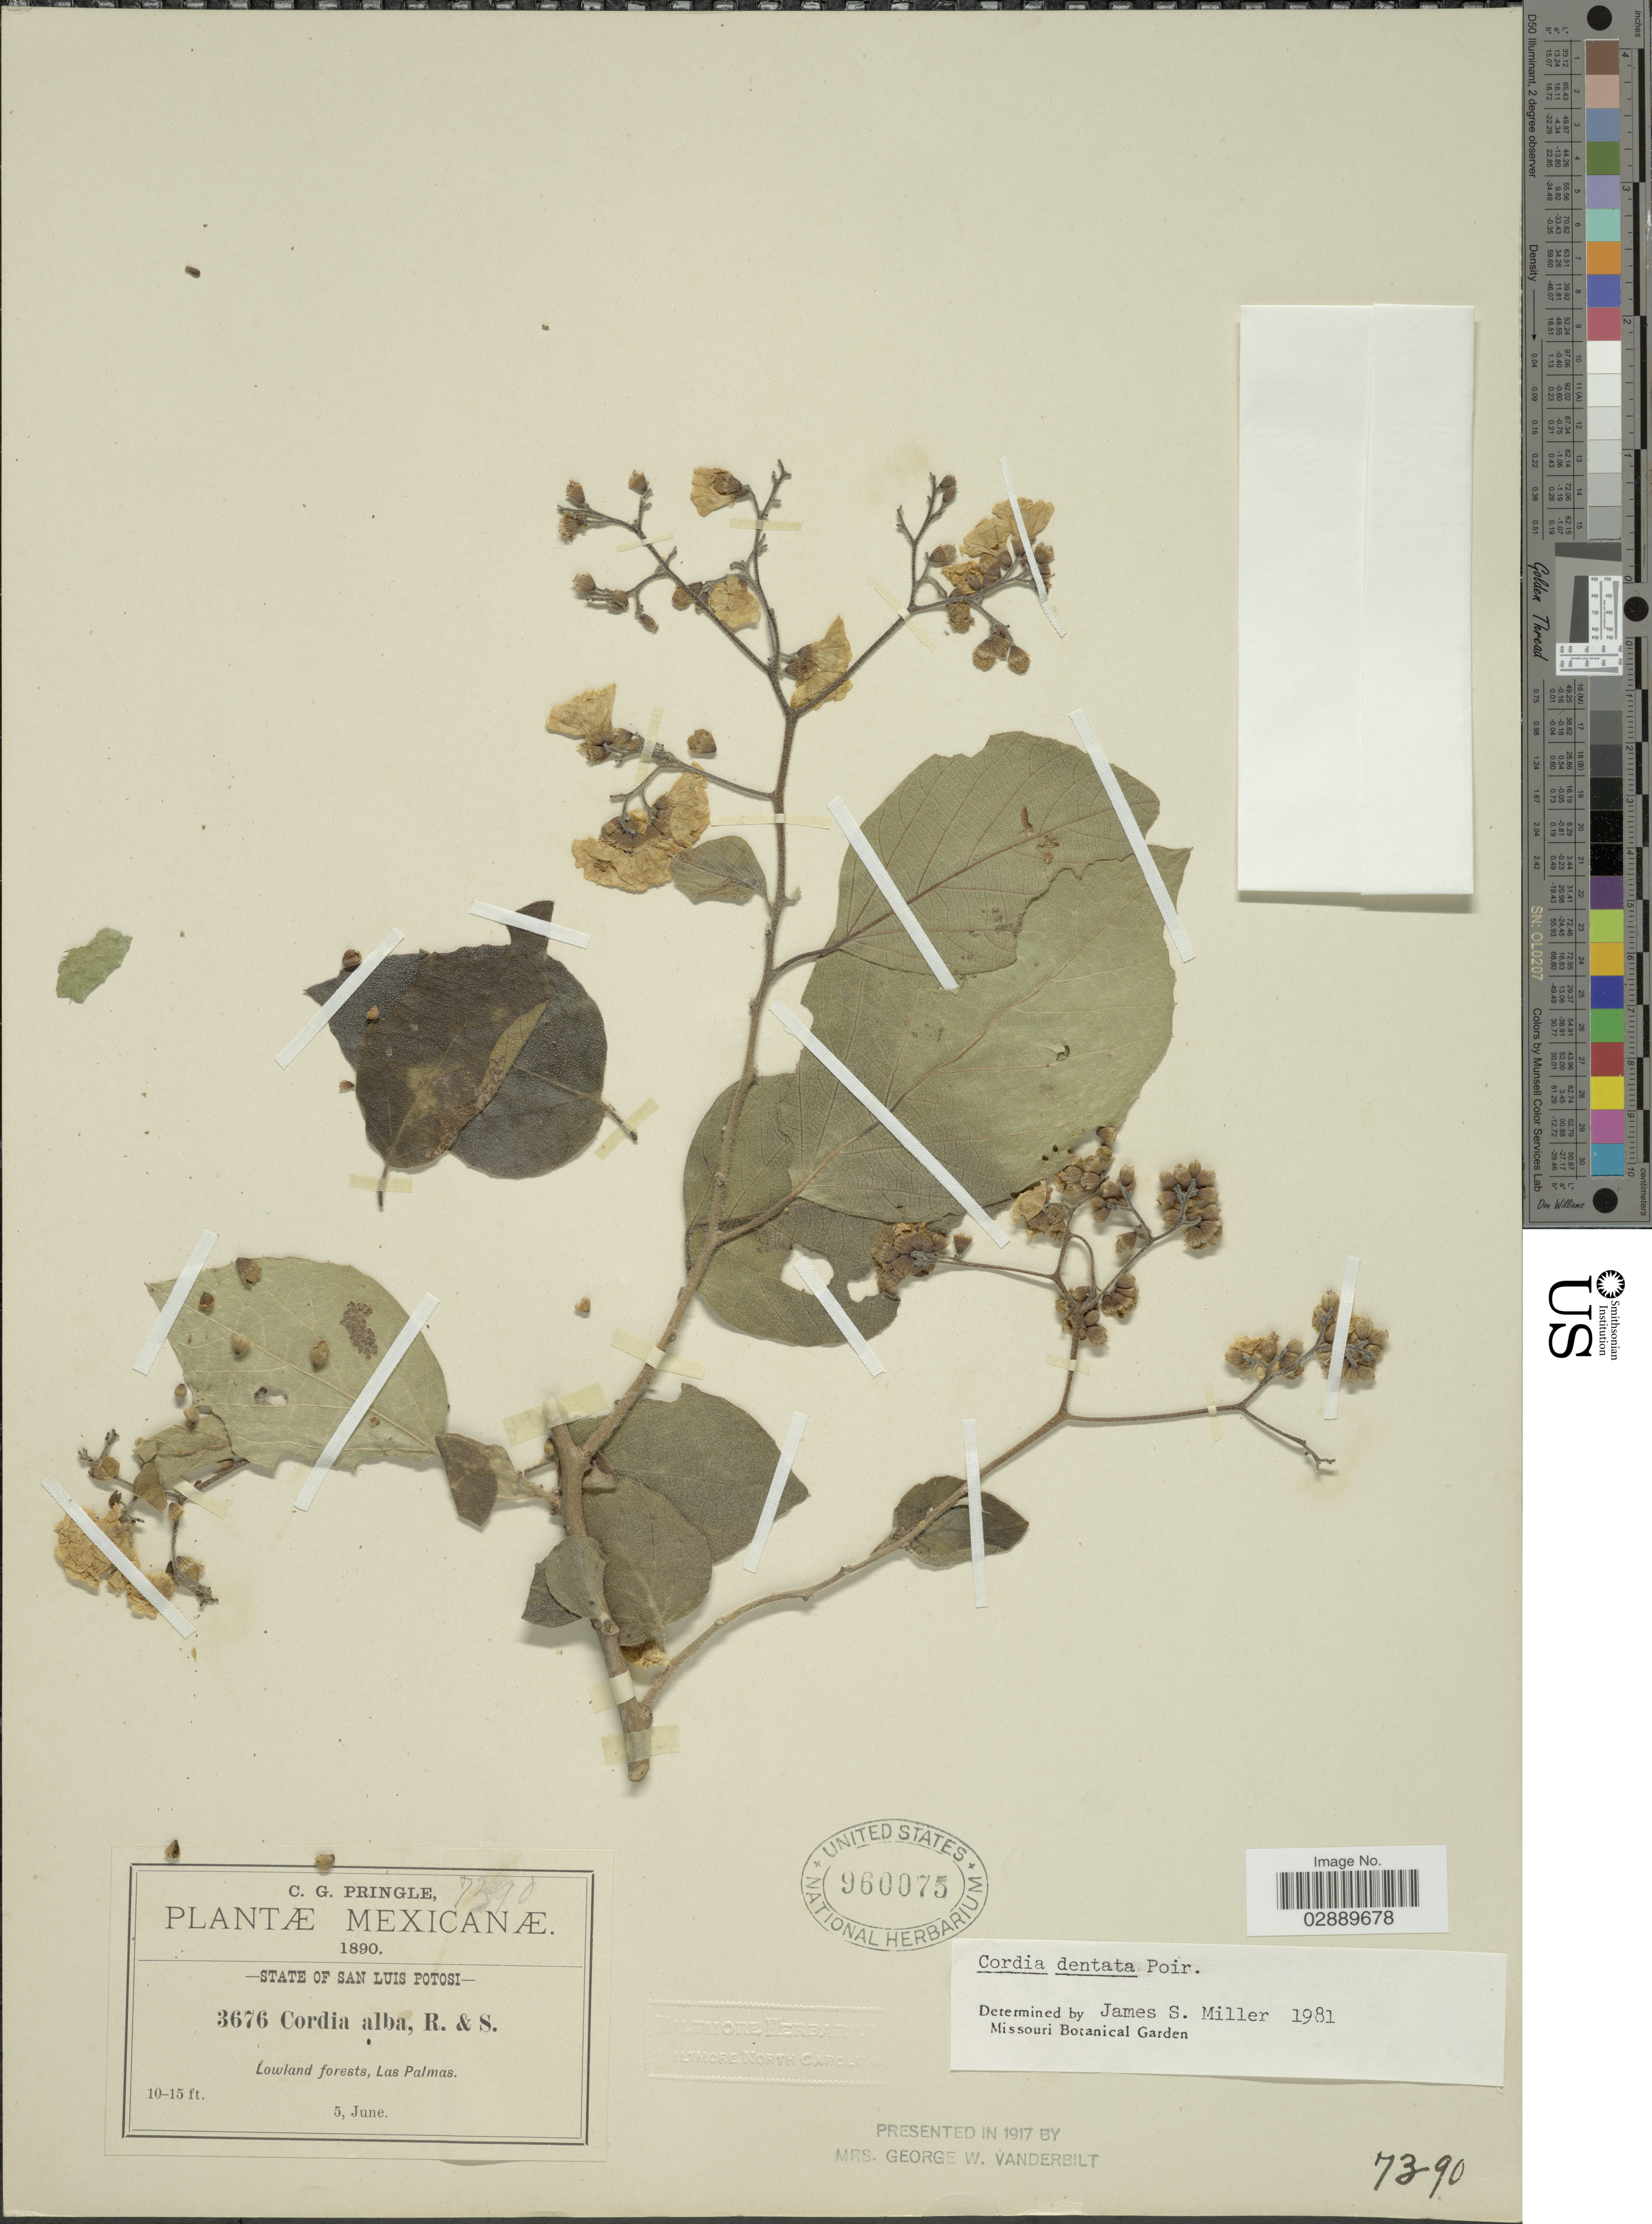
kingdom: Plantae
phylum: Tracheophyta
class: Magnoliopsida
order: Boraginales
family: Cordiaceae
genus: Cordia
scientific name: Cordia dentata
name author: Poir.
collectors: C. G. Pringle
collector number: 3676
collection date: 1890-06-05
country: Mexico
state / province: San Luis Potosí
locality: Lowland forests, Las Palmas.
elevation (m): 3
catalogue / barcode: US 960075